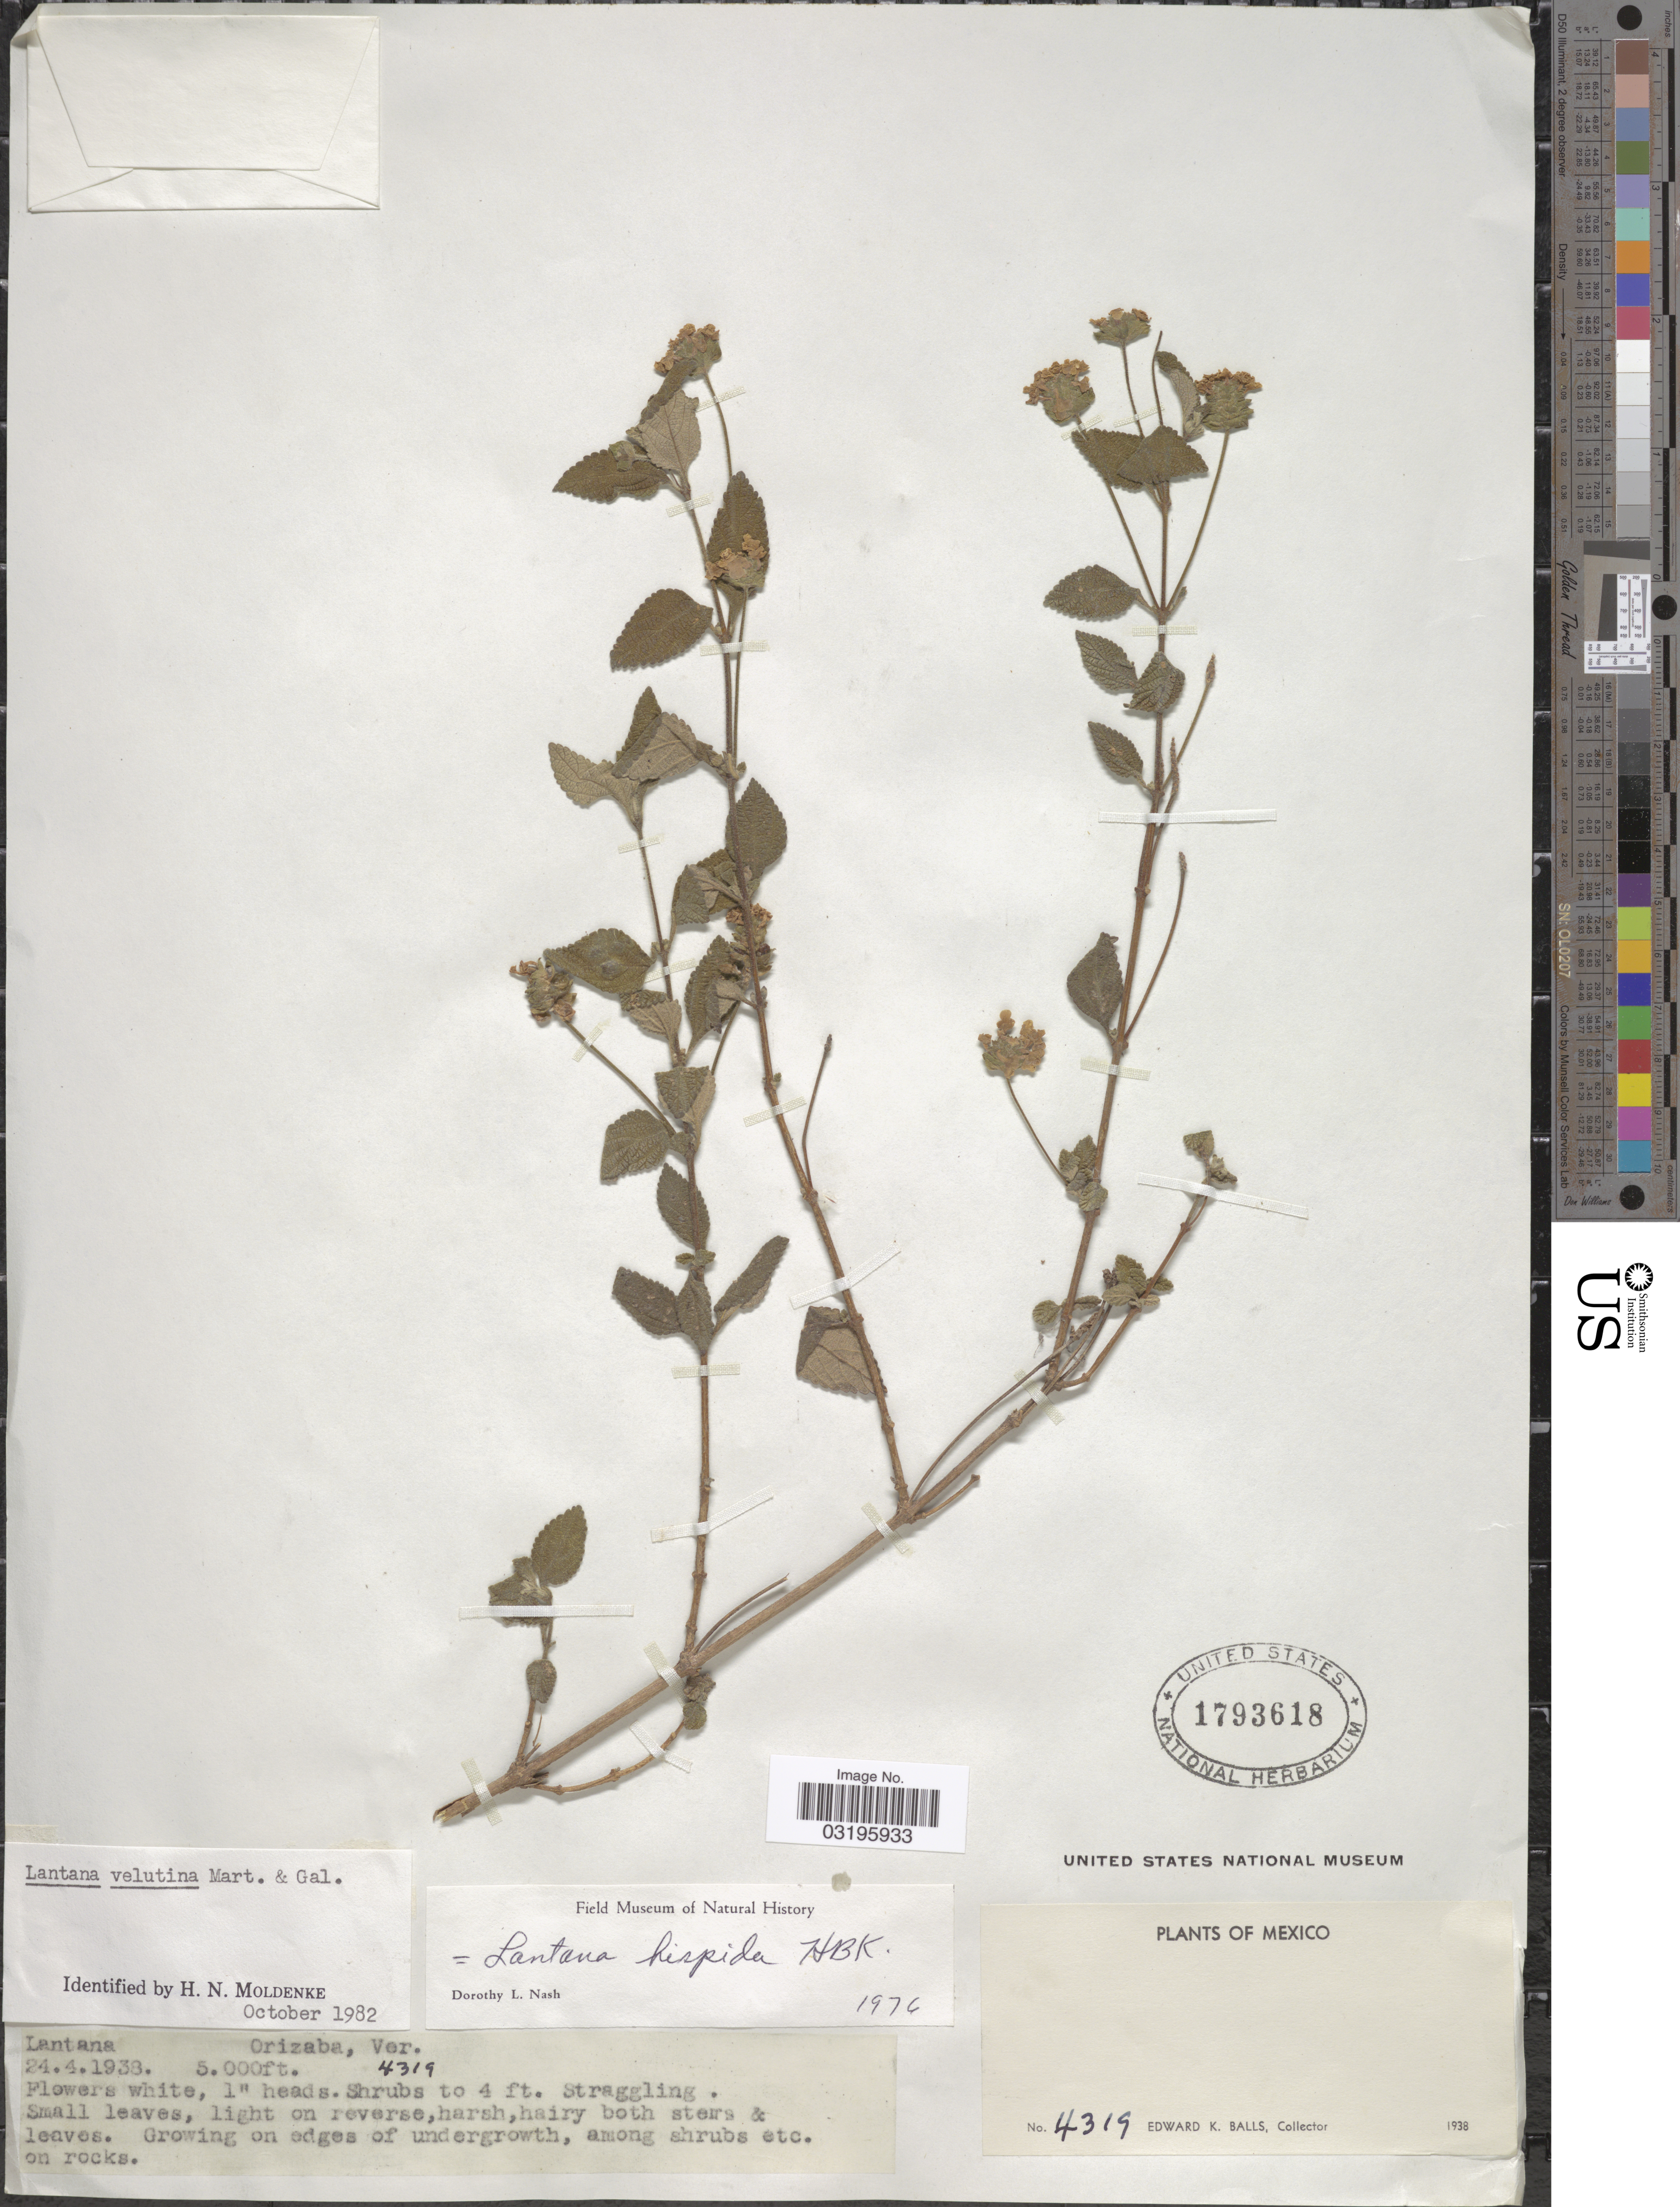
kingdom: Plantae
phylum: Tracheophyta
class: Magnoliopsida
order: Lamiales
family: Verbenaceae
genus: Lantana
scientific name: Lantana velutina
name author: M. Martens & Galeotti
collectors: E. K. Balls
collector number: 4319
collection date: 1938-04-24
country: Mexico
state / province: Veracruz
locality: Orizaba.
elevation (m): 1524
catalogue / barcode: US 1793618